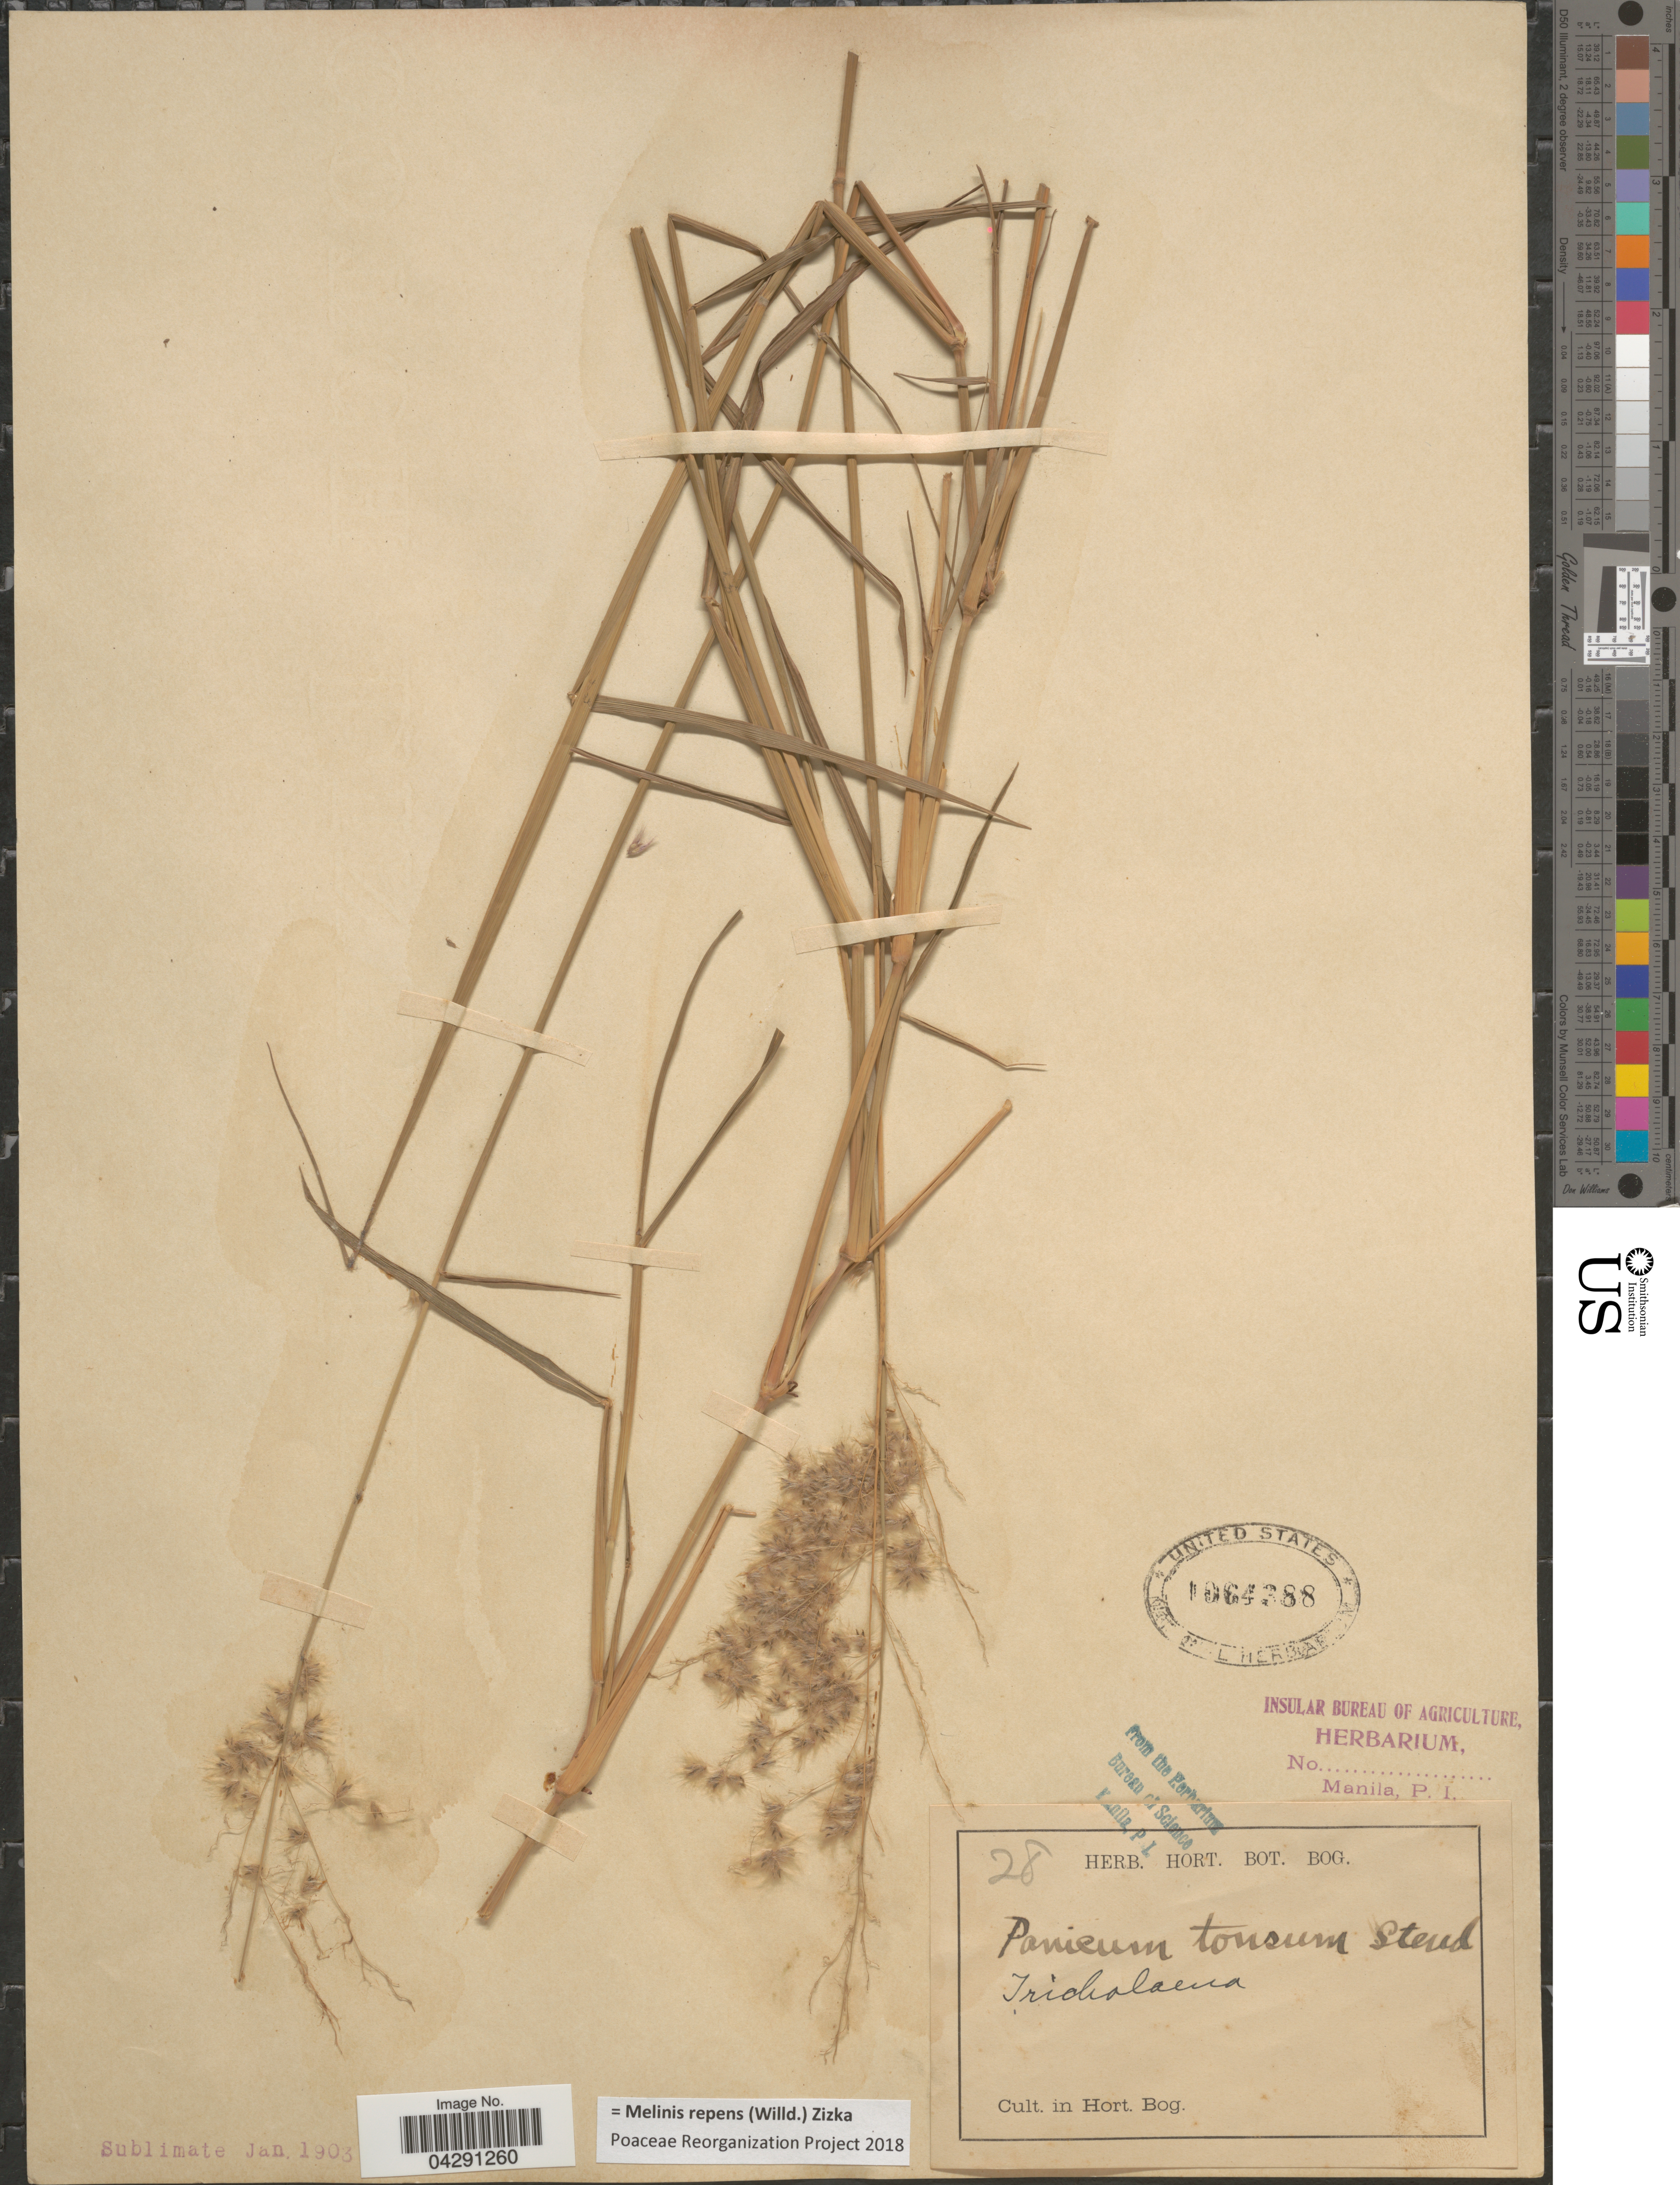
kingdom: Plantae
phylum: Tracheophyta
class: Liliopsida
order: Poales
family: Poaceae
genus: Melinis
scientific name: Melinis repens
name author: (Willd.) Zizka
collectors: ex herb. Hort. Bot. Bog.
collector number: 28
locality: In Hort. Bog.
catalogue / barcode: US 1064388